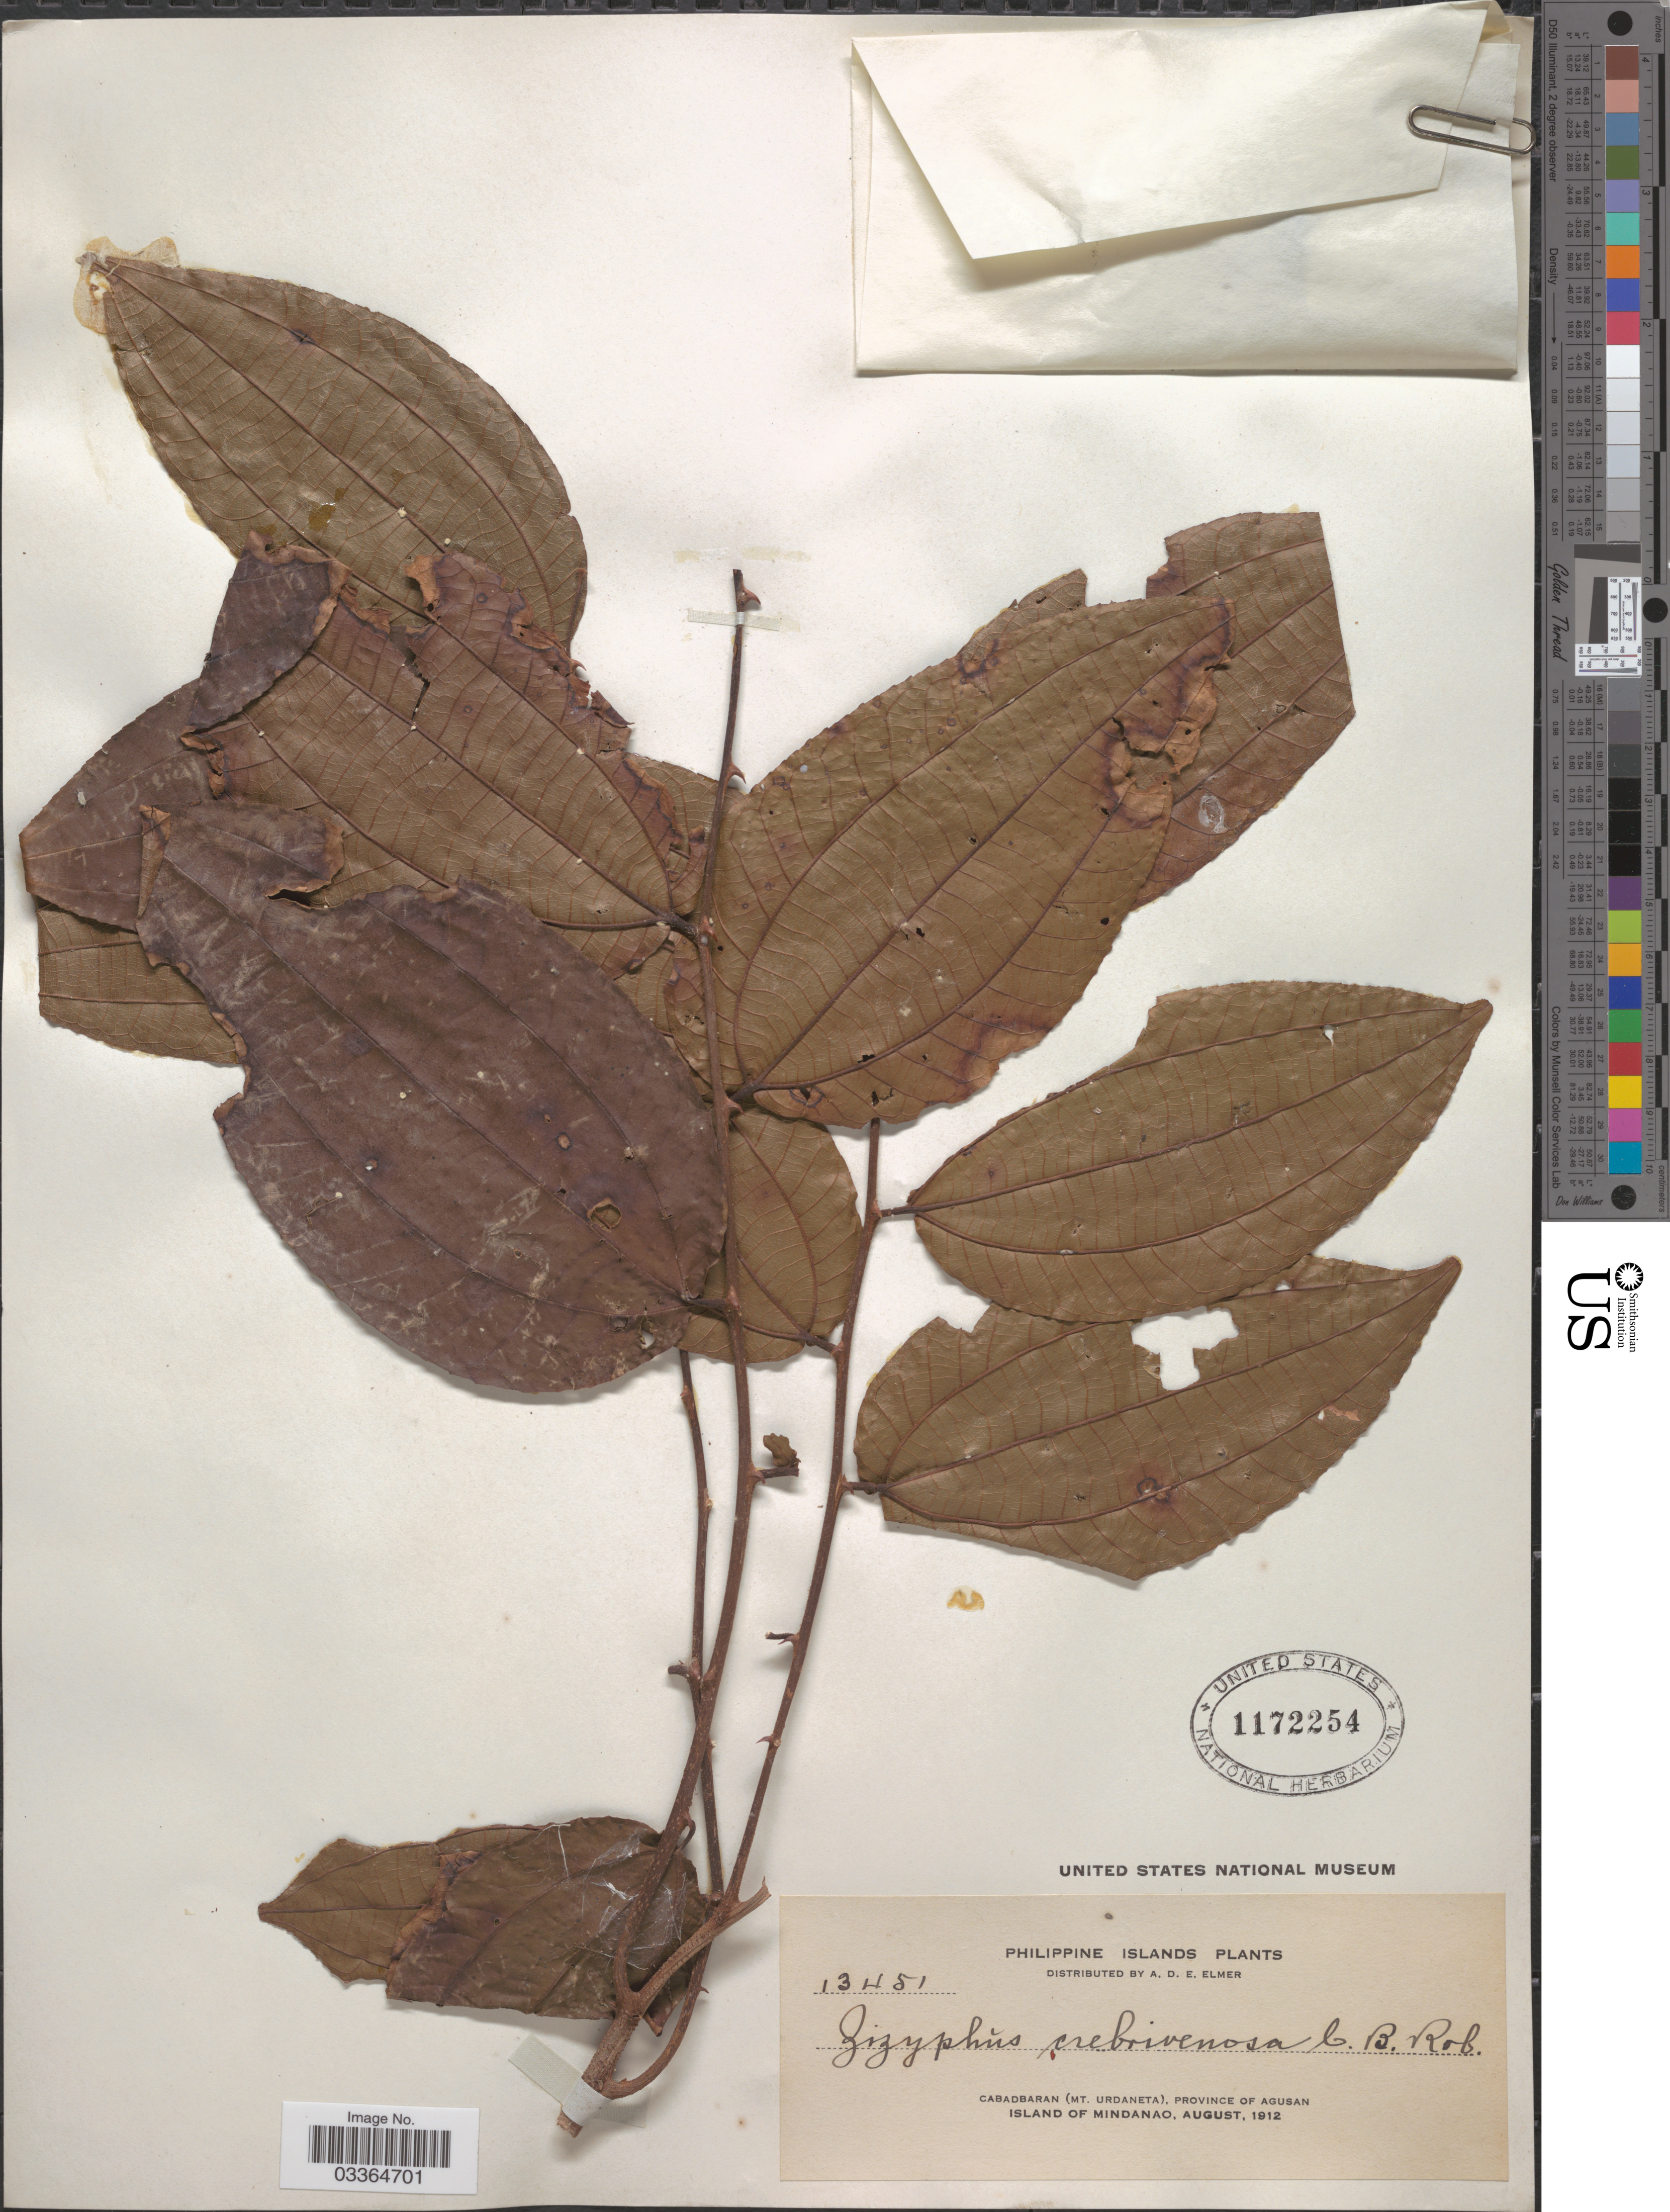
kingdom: Plantae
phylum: Tracheophyta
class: Magnoliopsida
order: Rosales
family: Rhamnaceae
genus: Ziziphus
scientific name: Ziziphus crebrivenosa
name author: C.B. Rob.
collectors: A. D. E. Elmer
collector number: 13451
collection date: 1912-08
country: Philippines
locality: Cabadbaran (Mt. Urdaneta), Province of Agusan. Island of Mindanao.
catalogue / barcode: US 1172254